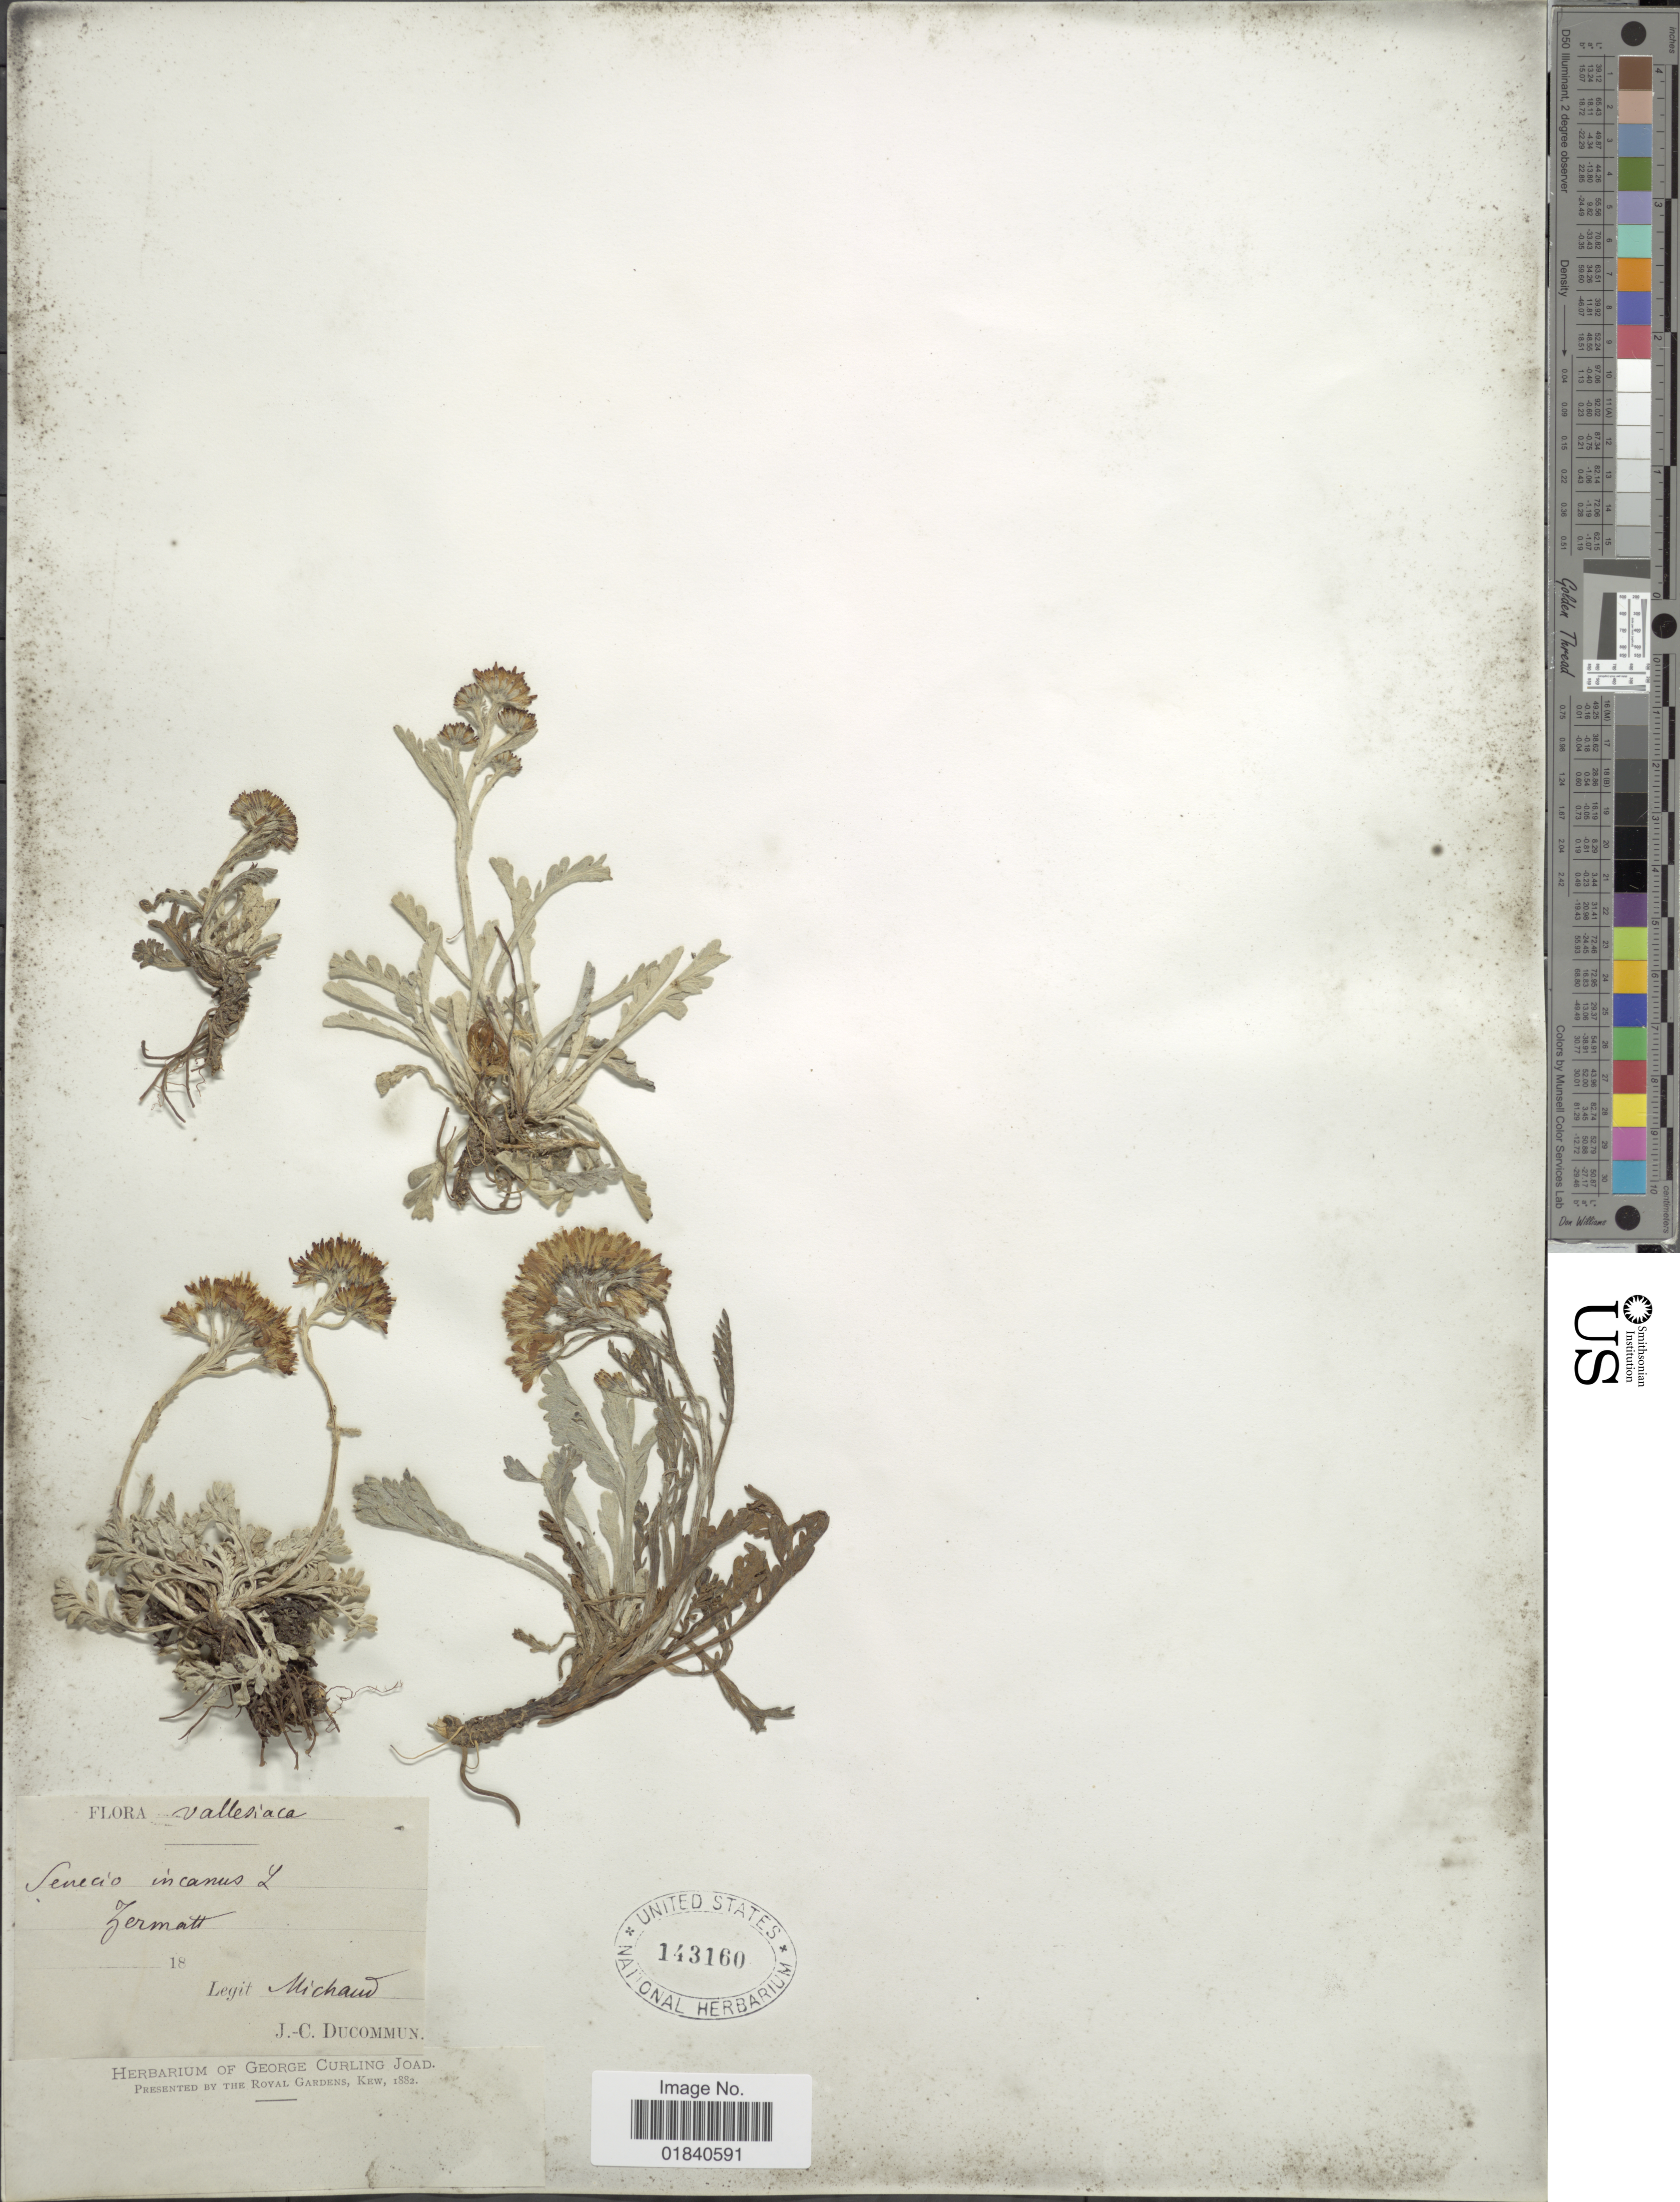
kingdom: Plantae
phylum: Tracheophyta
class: Magnoliopsida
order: Asterales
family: Asteraceae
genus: Jacobaea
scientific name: Jacobaea incana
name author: (L.) Veldkamp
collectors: C. Michaud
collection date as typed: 18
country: Switzerland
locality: Vallesiaca. Zermatt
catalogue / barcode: US 143160